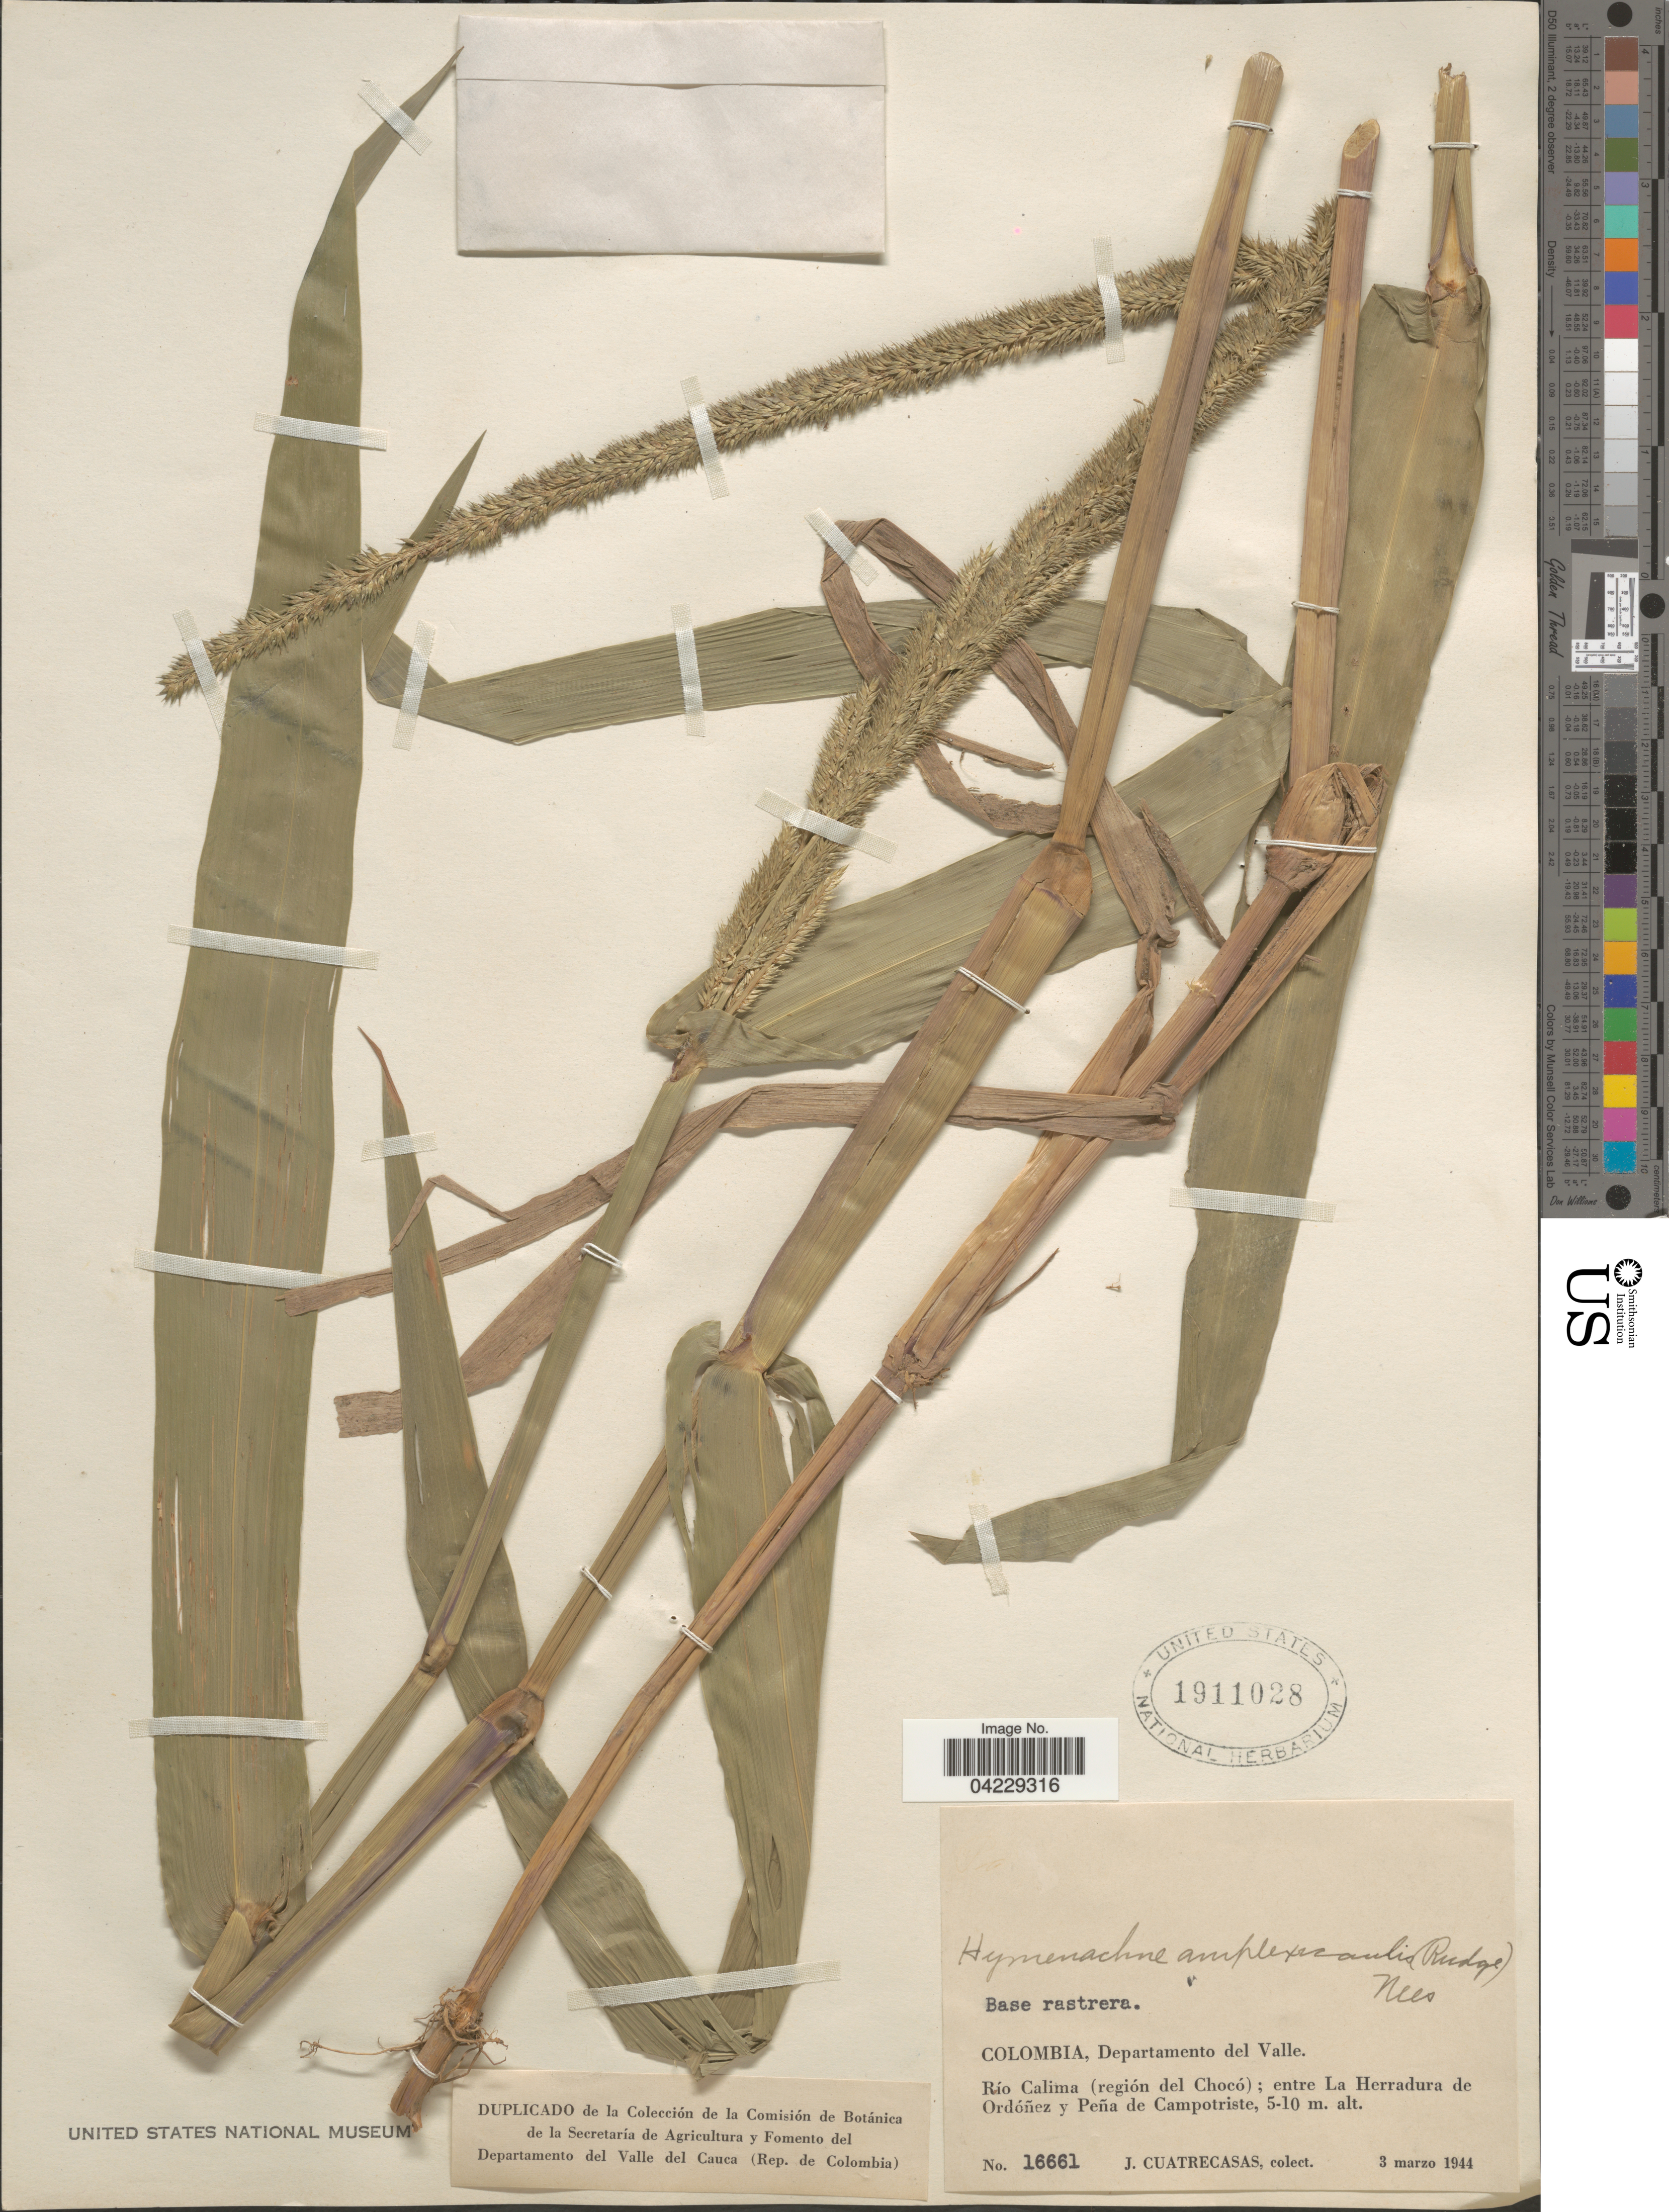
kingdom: Plantae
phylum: Tracheophyta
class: Liliopsida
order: Poales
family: Poaceae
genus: Hymenachne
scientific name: Hymenachne amplexicaulis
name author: (Rudge) Nees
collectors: J. Cuatrecasas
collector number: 16661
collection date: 1944-03-03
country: Colombia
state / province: Valle del Cauca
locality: Departamento del Valle. Río Calima (región del Chocó); entre La Herradura de Ordóñez y Peña de Campotriste.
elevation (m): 5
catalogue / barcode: US 1911028